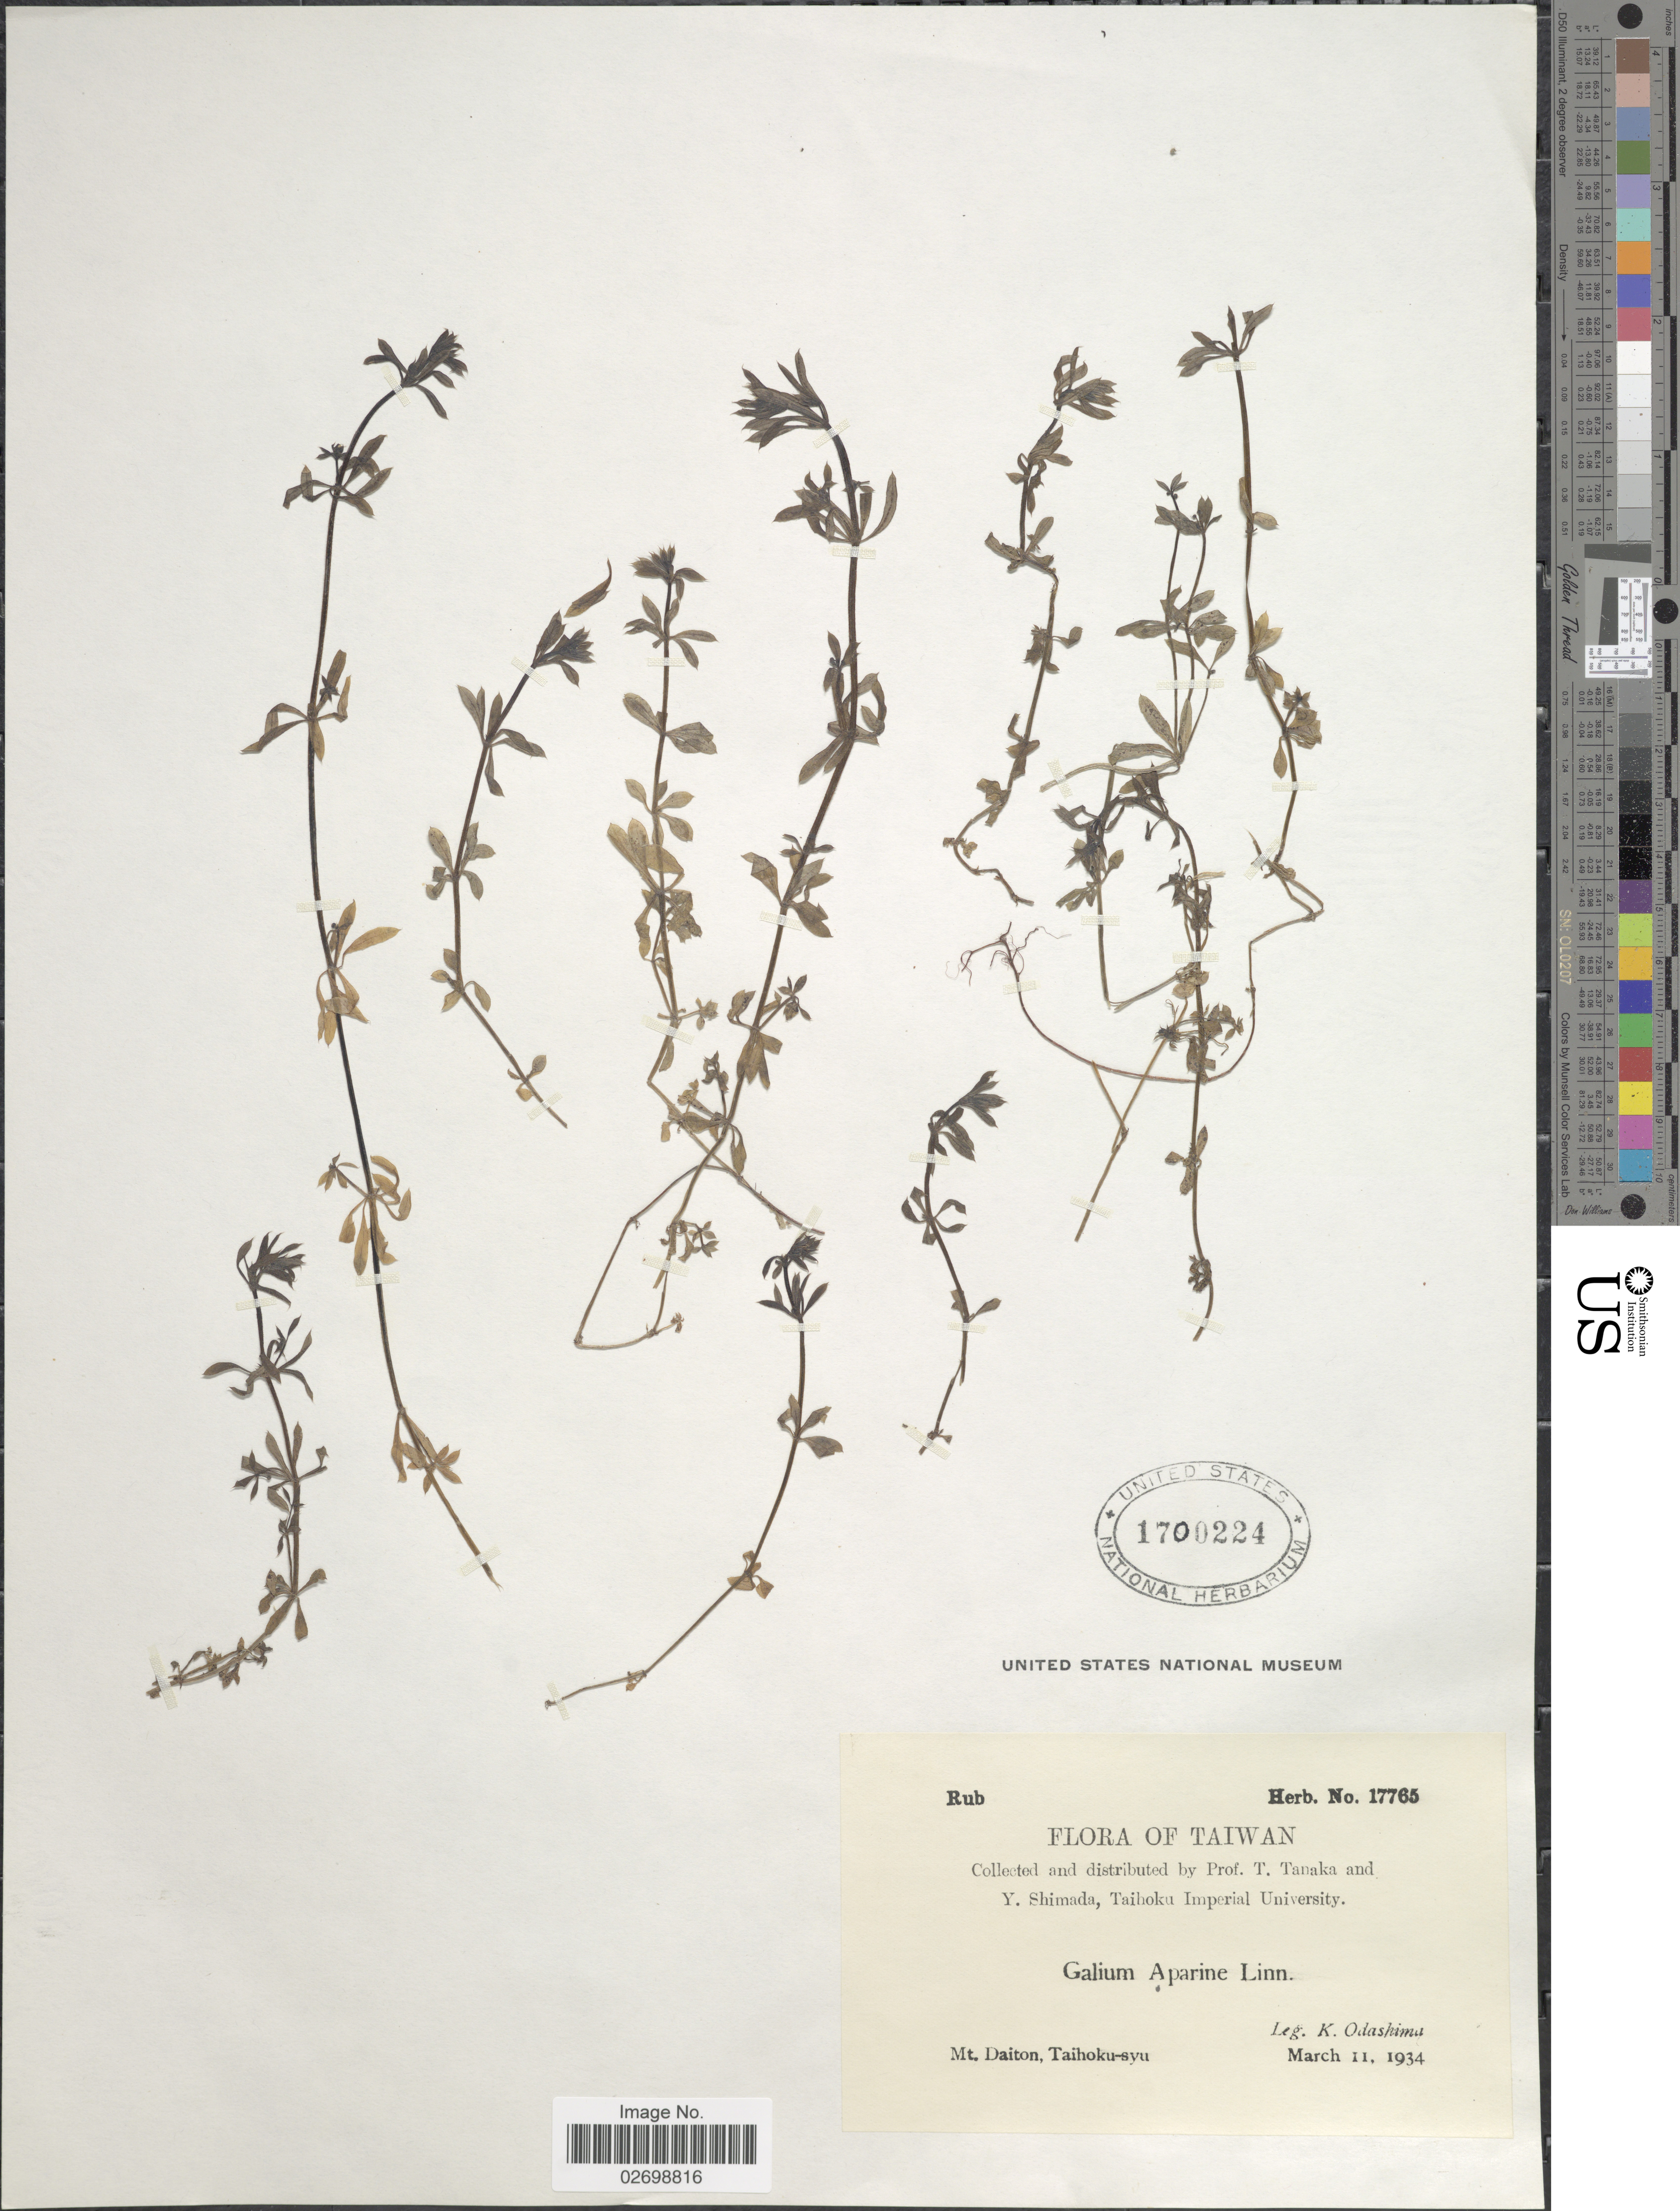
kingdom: Plantae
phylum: Tracheophyta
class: Magnoliopsida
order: Gentianales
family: Rubiaceae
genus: Galium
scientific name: Galium spurium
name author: L.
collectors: K. Odashima, T. Tanaka & Y. Shimada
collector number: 17765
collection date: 1934-03-11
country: Taiwan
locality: Mt. Daiton, Taihoku-syu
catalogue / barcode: US 1700224